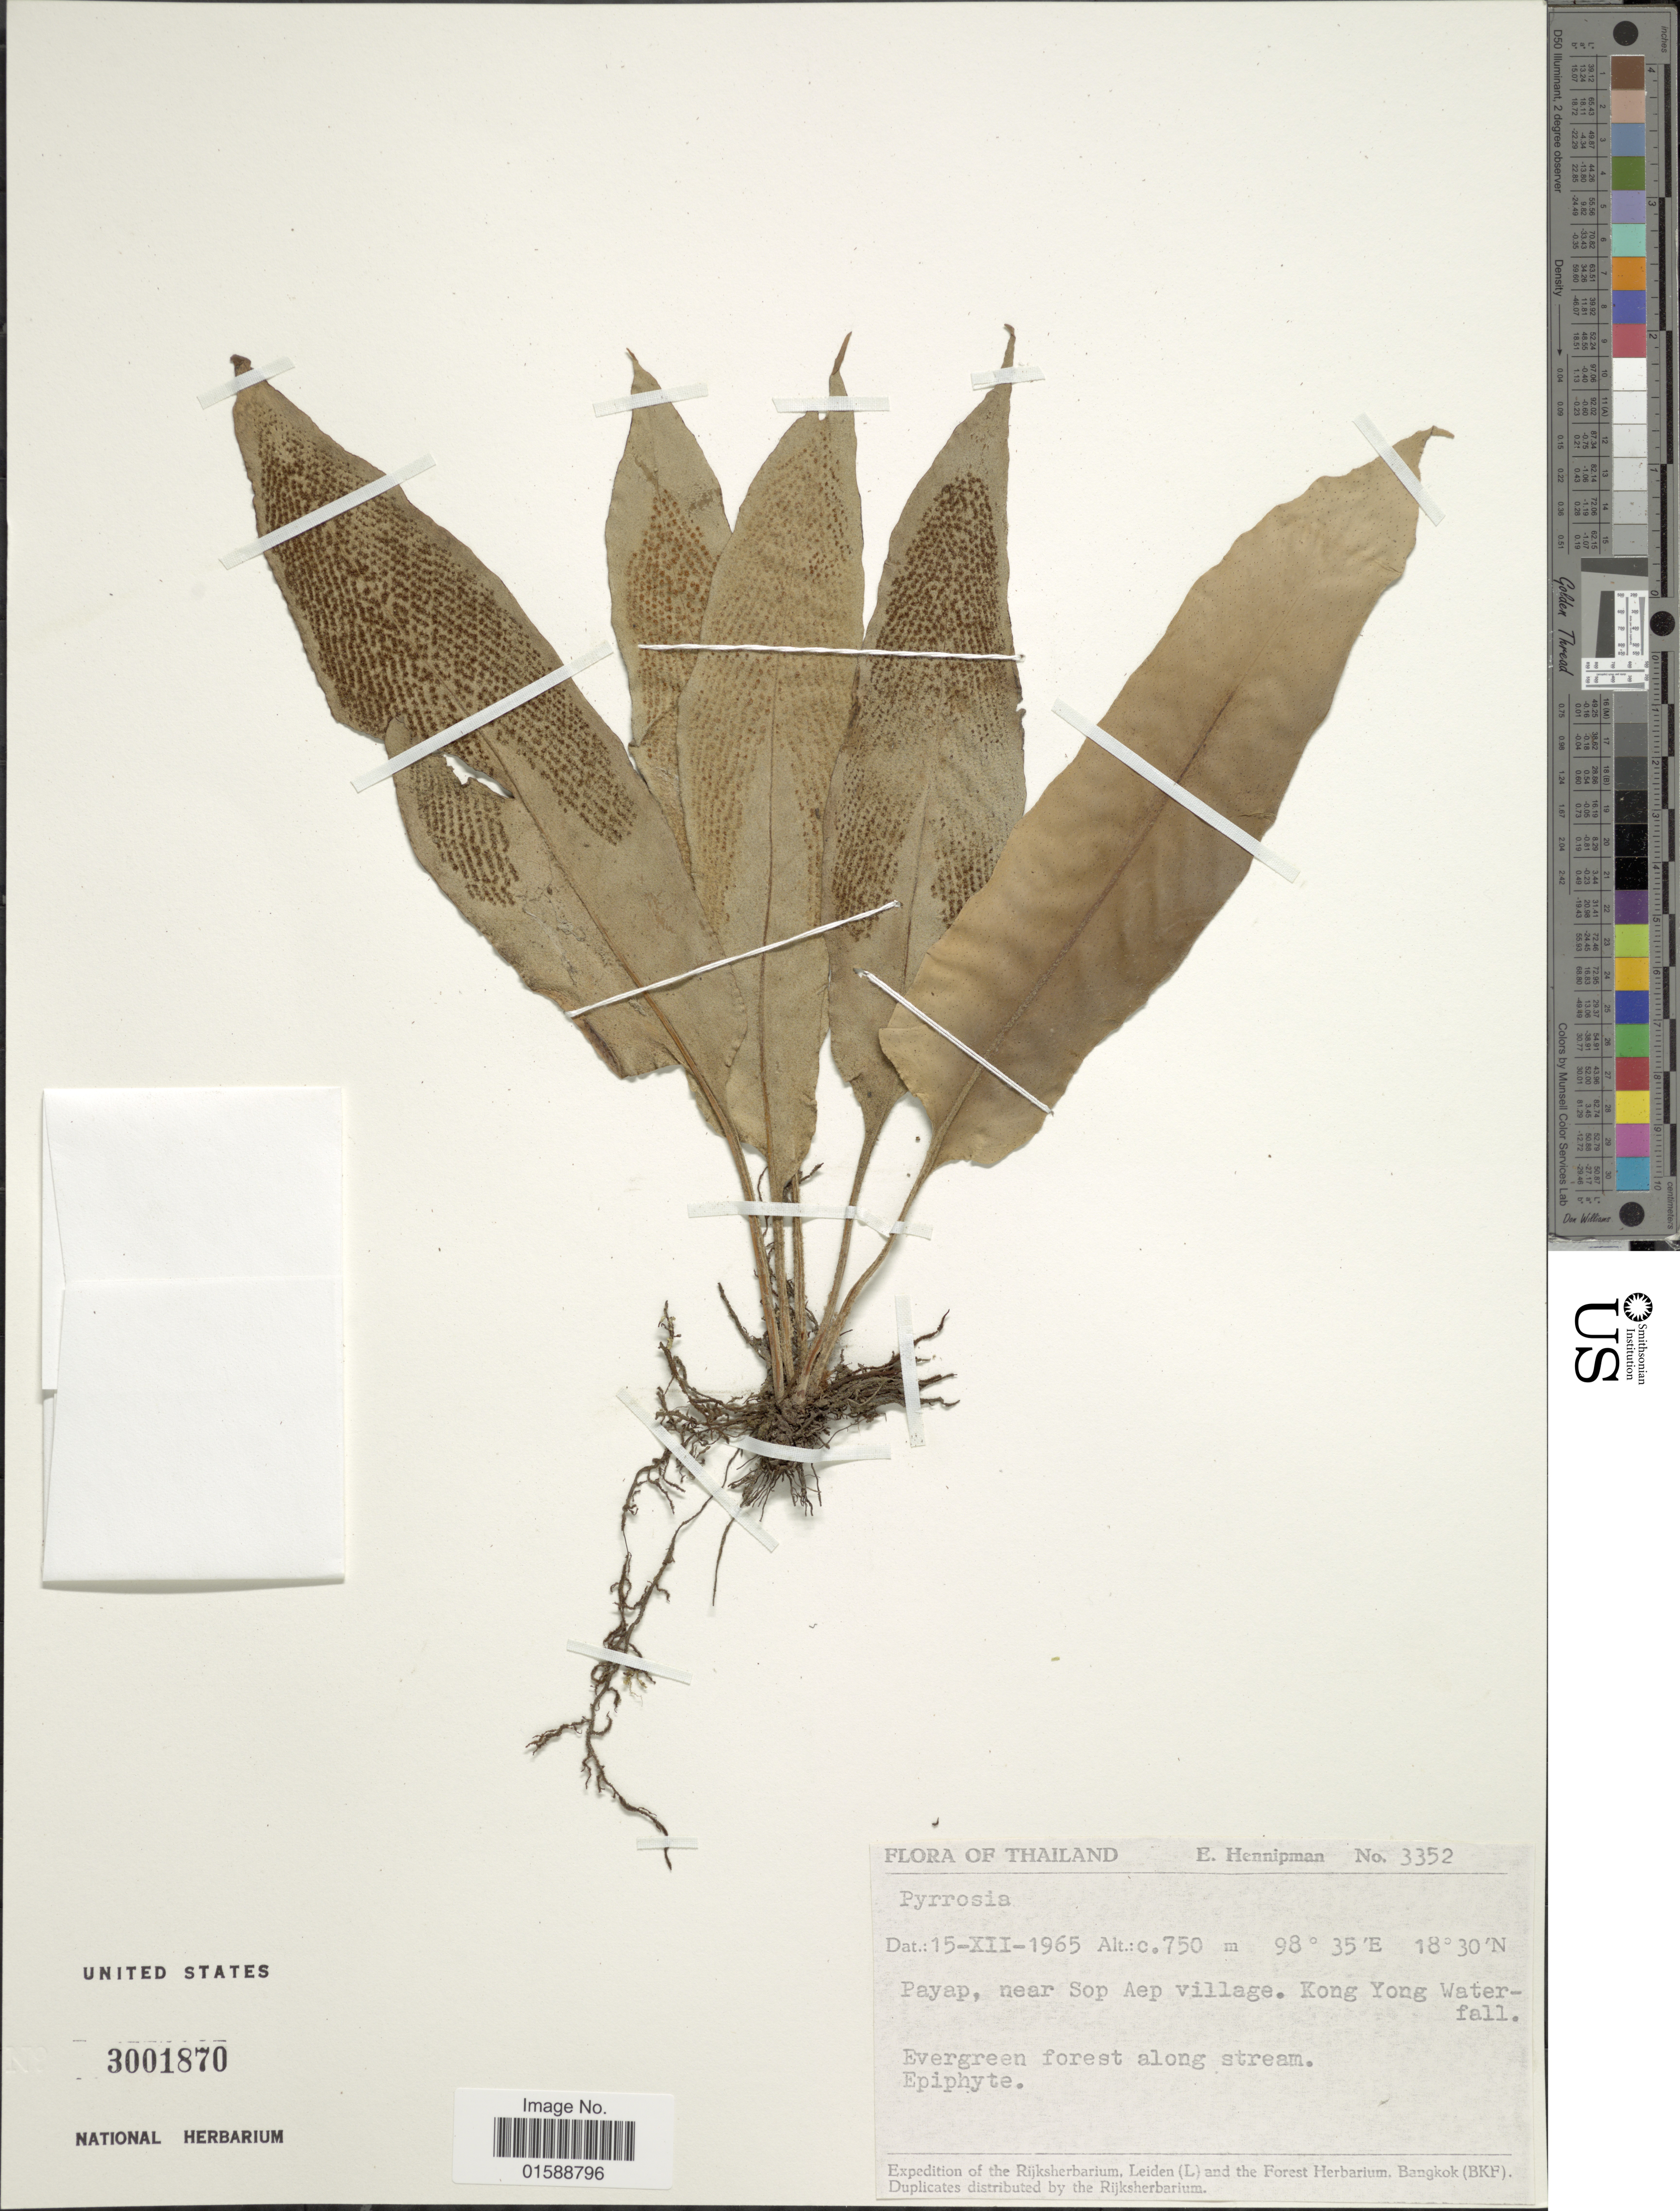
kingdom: Plantae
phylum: Tracheophyta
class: Polypodiopsida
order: Polypodiales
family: Polypodiaceae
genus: Pyrrosia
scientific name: Pyrrosia eberhardtii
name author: (Christ) Ching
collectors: E. Hennipman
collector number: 3352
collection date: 1965-12-15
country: Thailand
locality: Payap, near Sop Aep village. Kong Yong waterfall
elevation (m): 750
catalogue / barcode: US 3001870